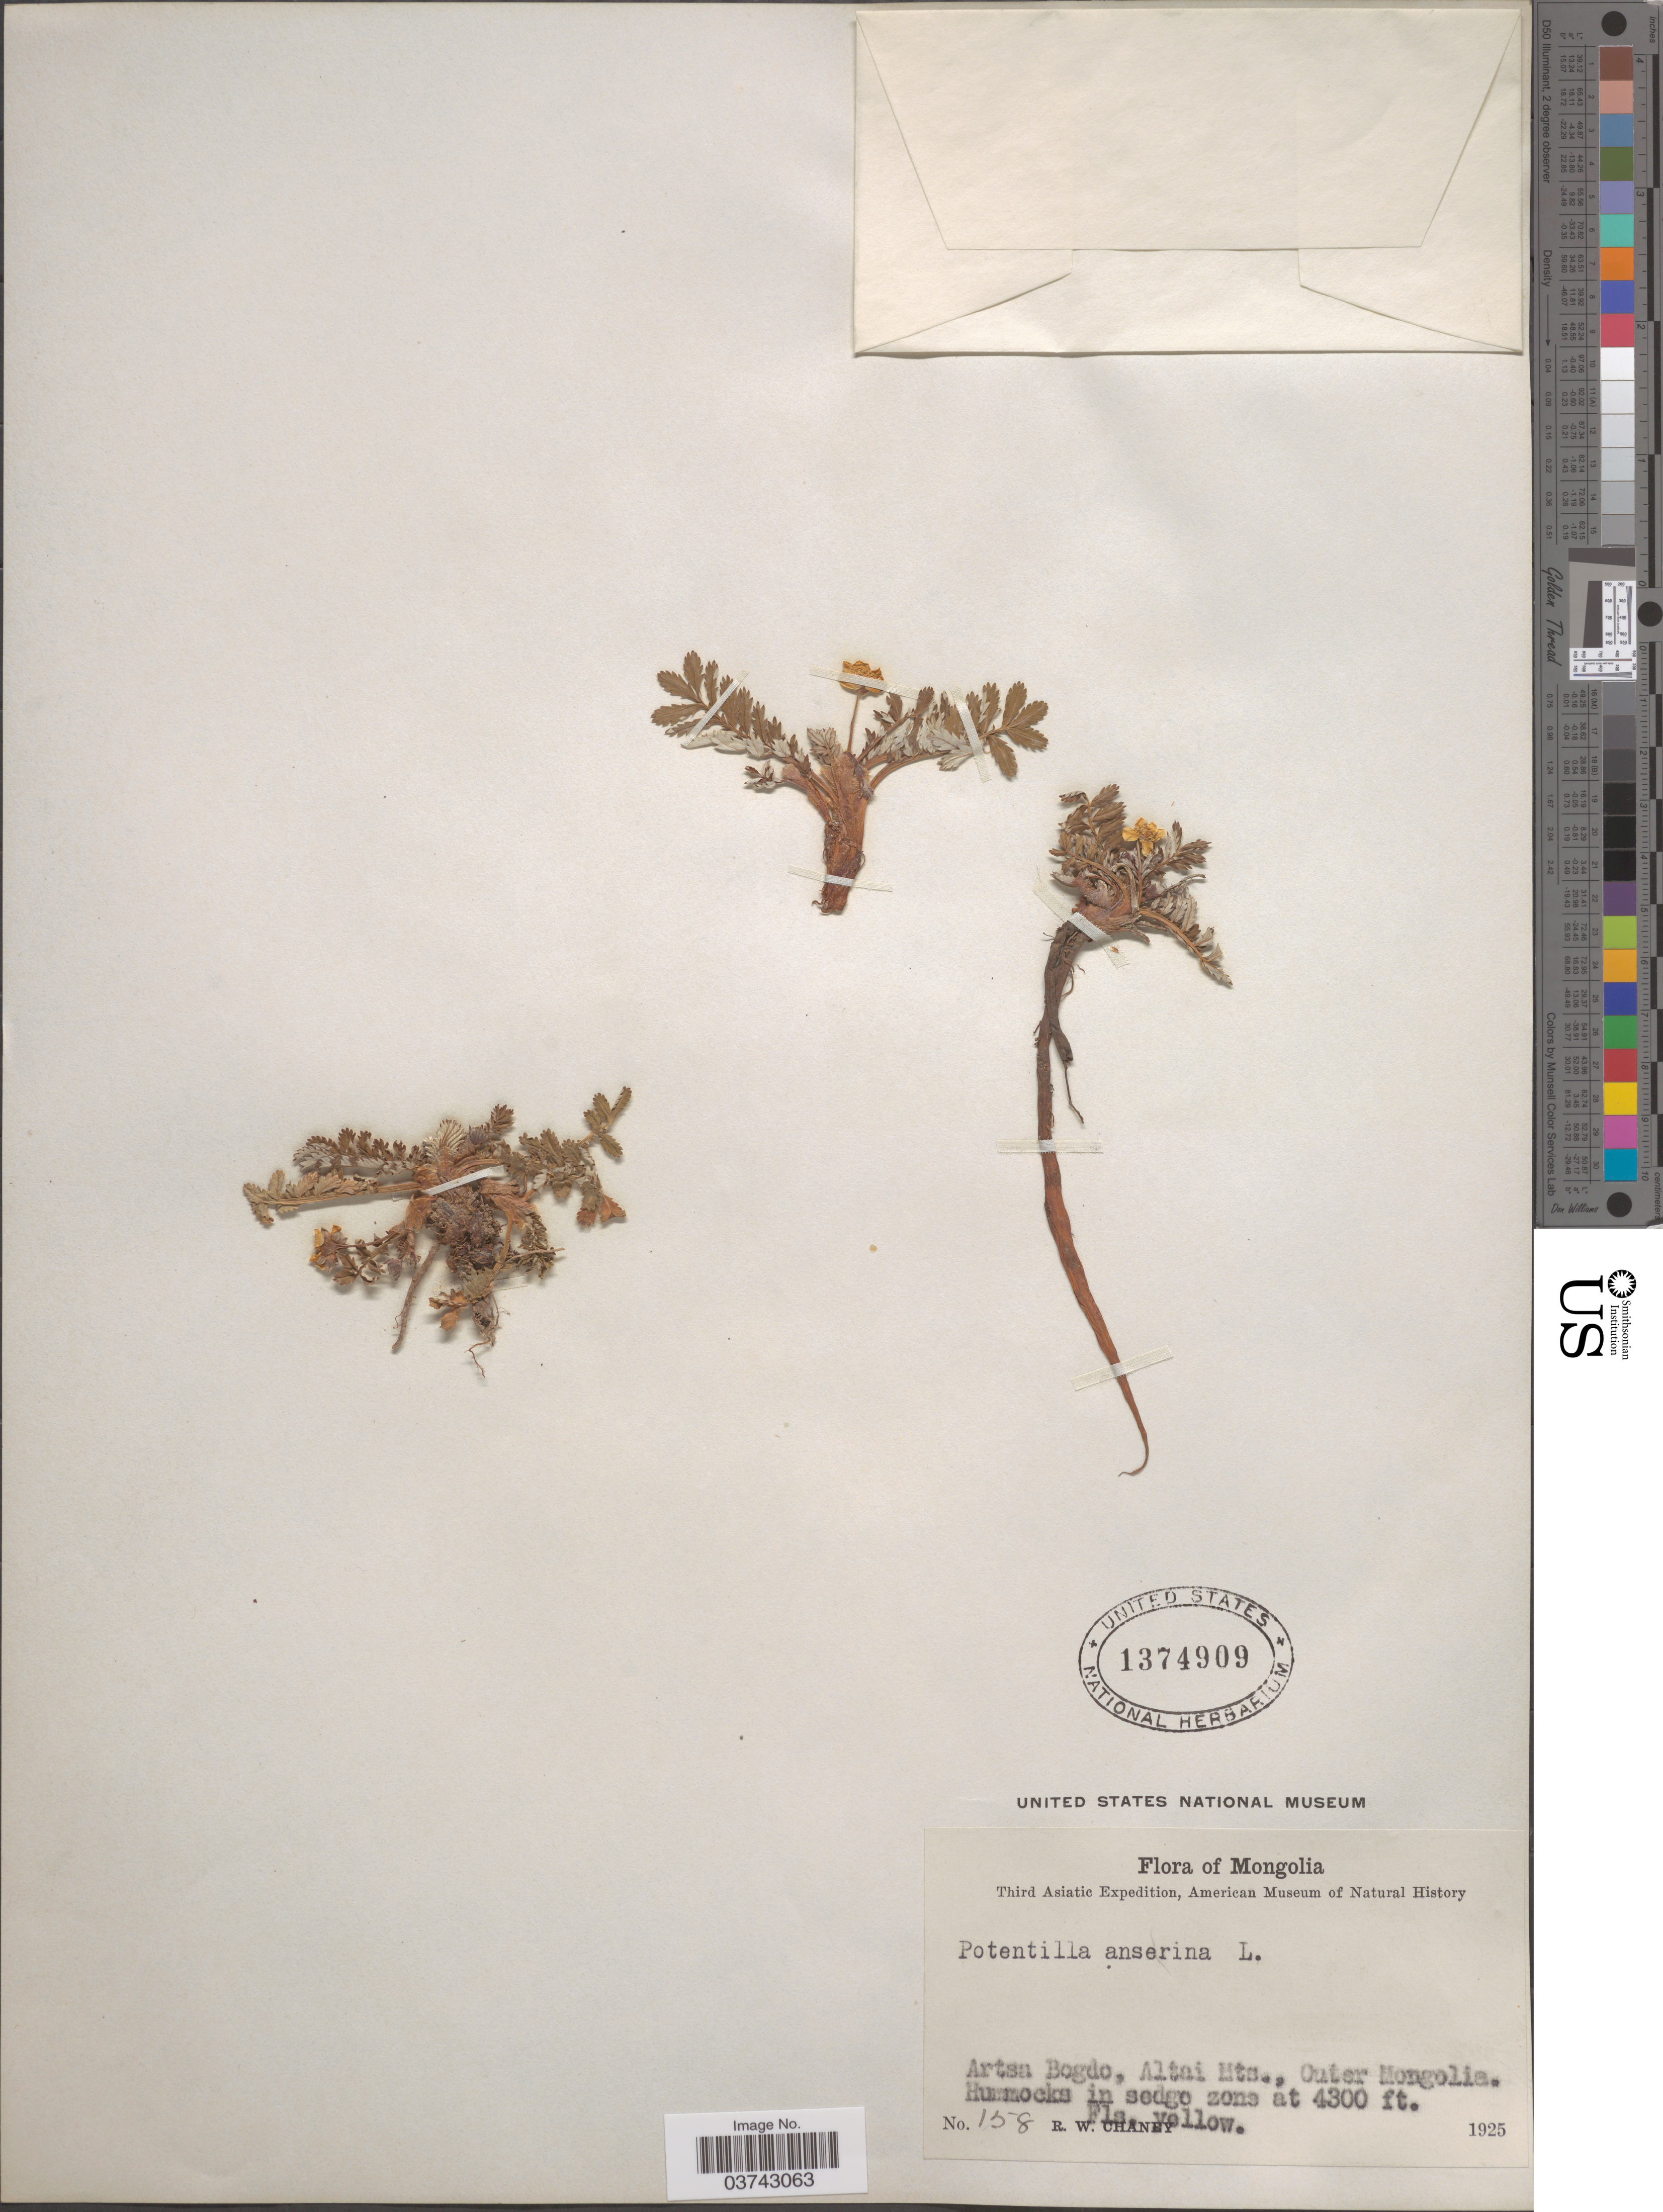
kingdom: Plantae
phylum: Tracheophyta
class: Magnoliopsida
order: Rosales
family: Rosaceae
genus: Argentina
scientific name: Argentina anserina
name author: (L.) Rydb.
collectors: R. Chaney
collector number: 158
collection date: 1925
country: Mongolia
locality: Artsa Bogdo, Altai Mts., Outer Mongolia. Hummocks in sedge zone.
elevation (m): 1311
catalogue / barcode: US 1374909